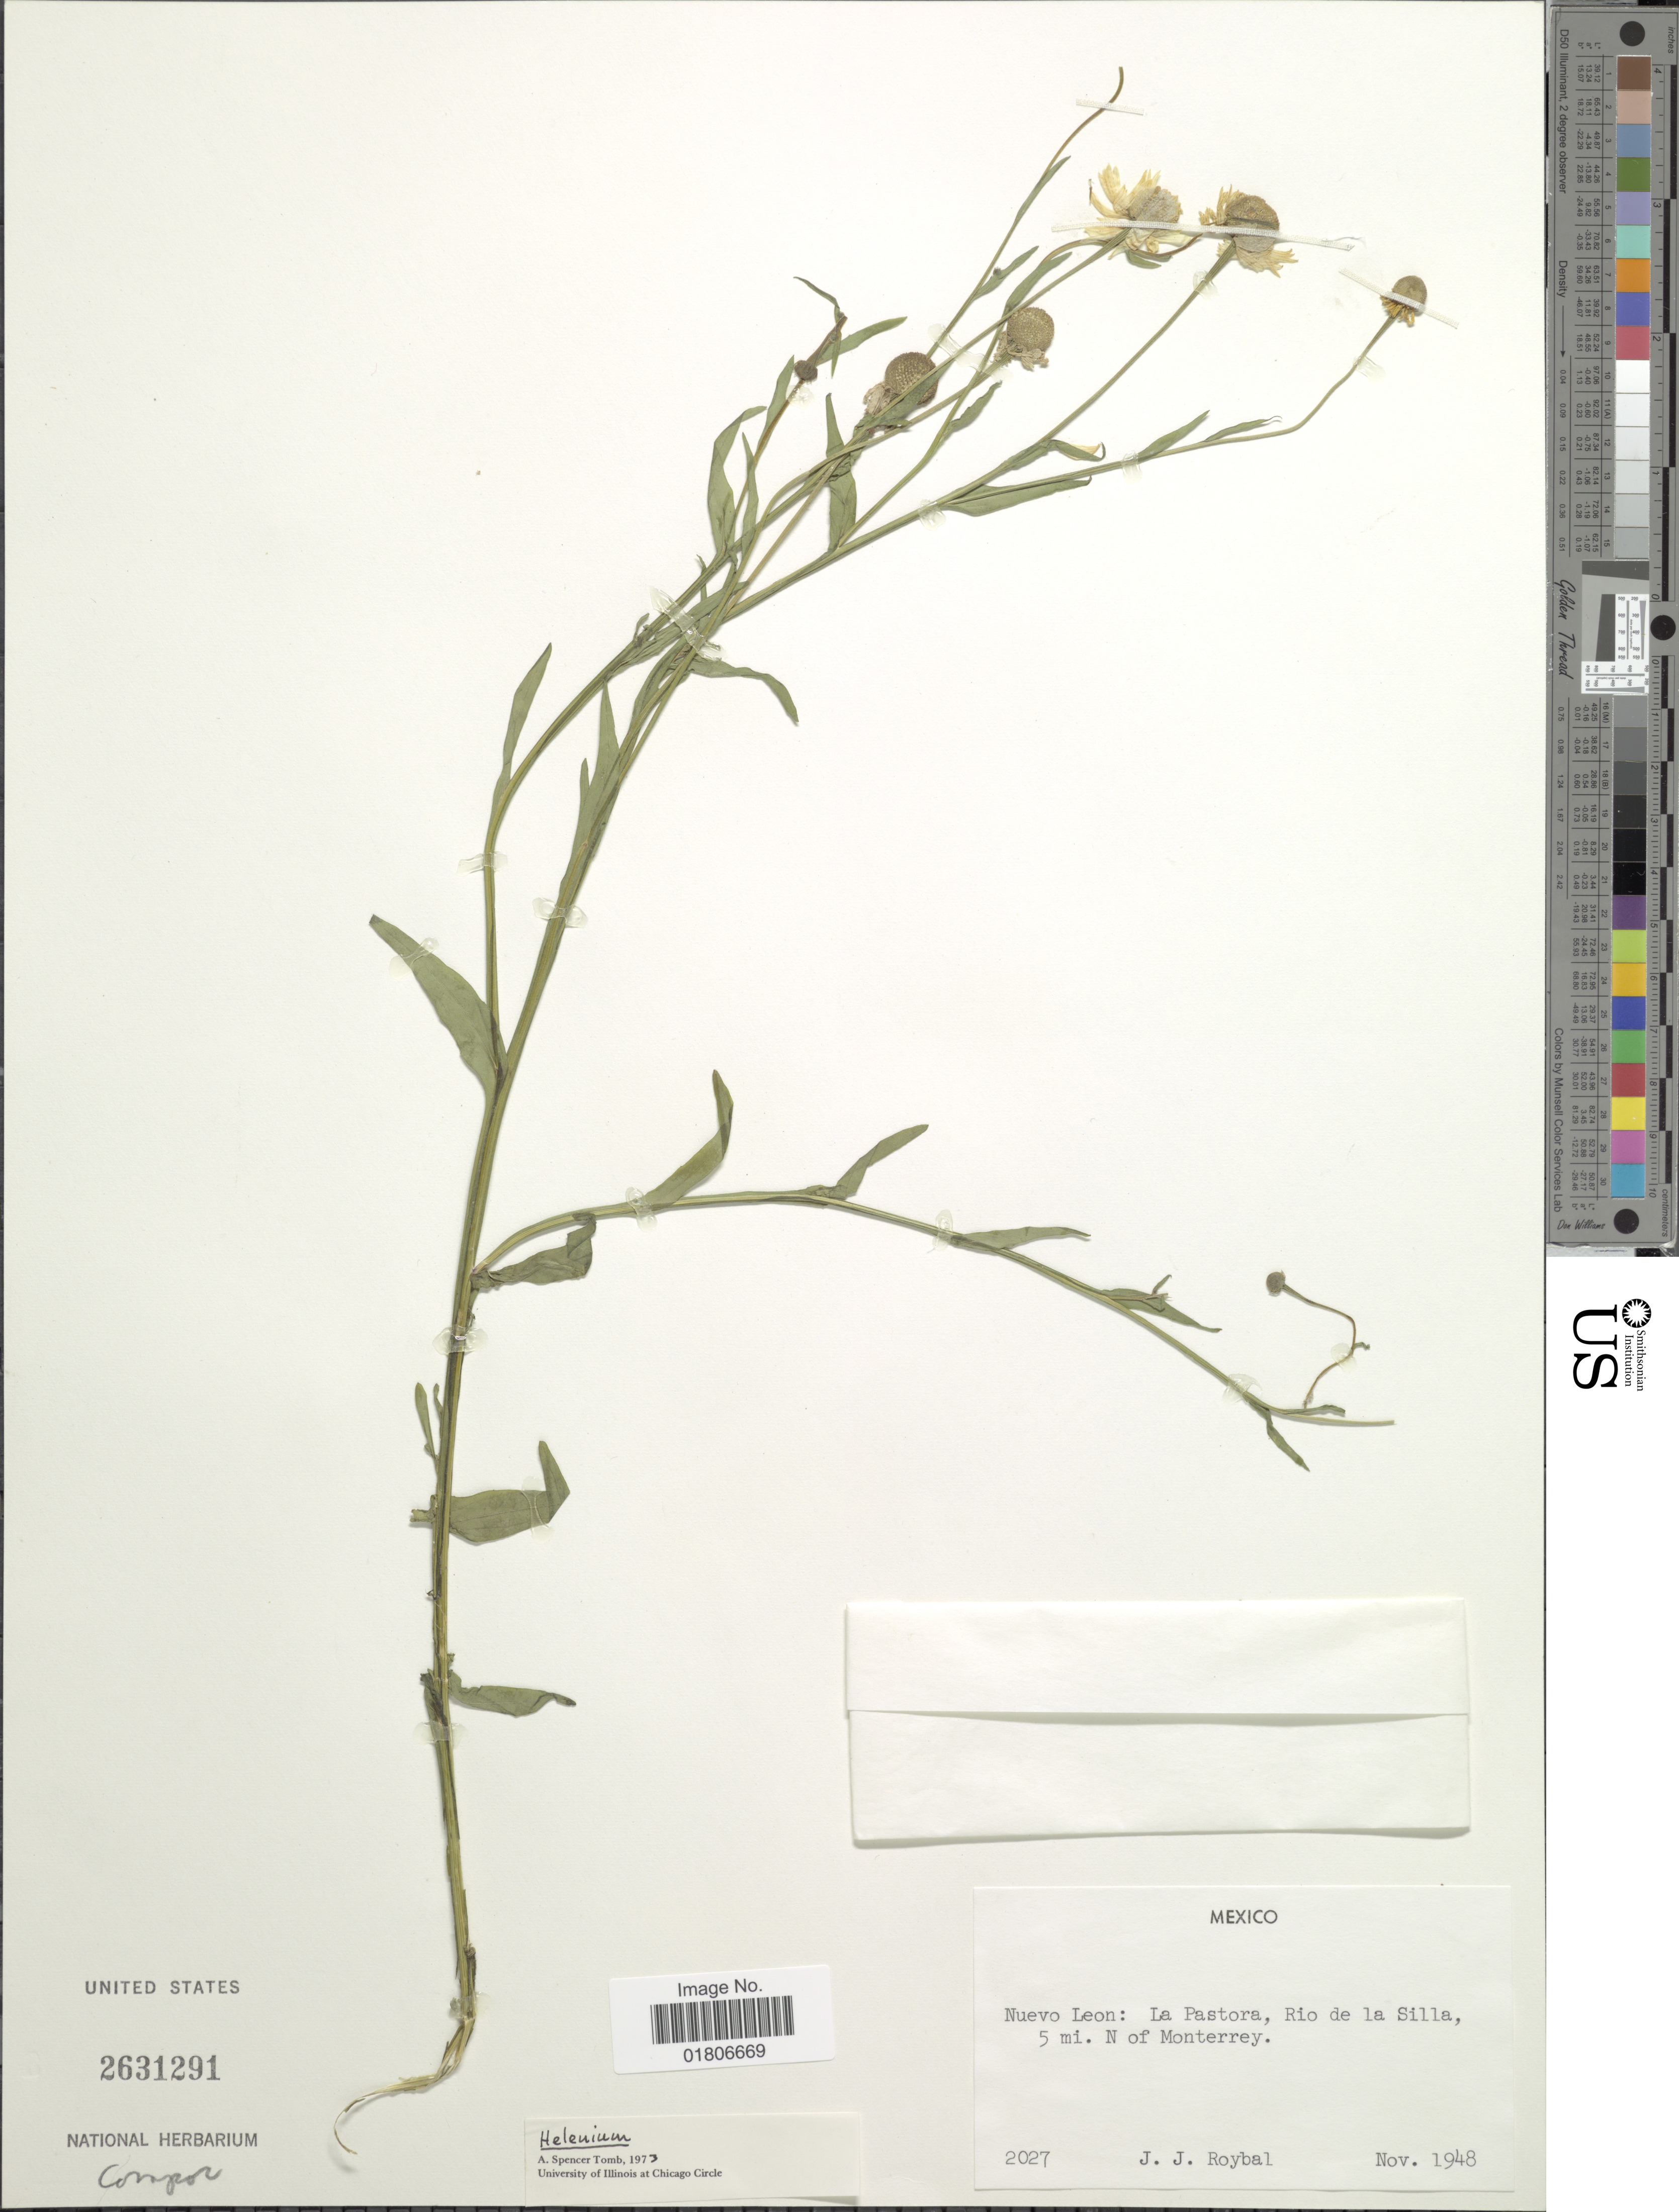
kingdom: Plantae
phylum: Tracheophyta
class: Magnoliopsida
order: Asterales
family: Asteraceae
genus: Helenium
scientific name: Helenium sp.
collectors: J. J. Roybal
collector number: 2027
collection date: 1948-11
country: Mexico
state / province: Nuevo León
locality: La Pastora, Rio de la Silla, 5 mi. N of Monterrey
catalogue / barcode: US 2631291